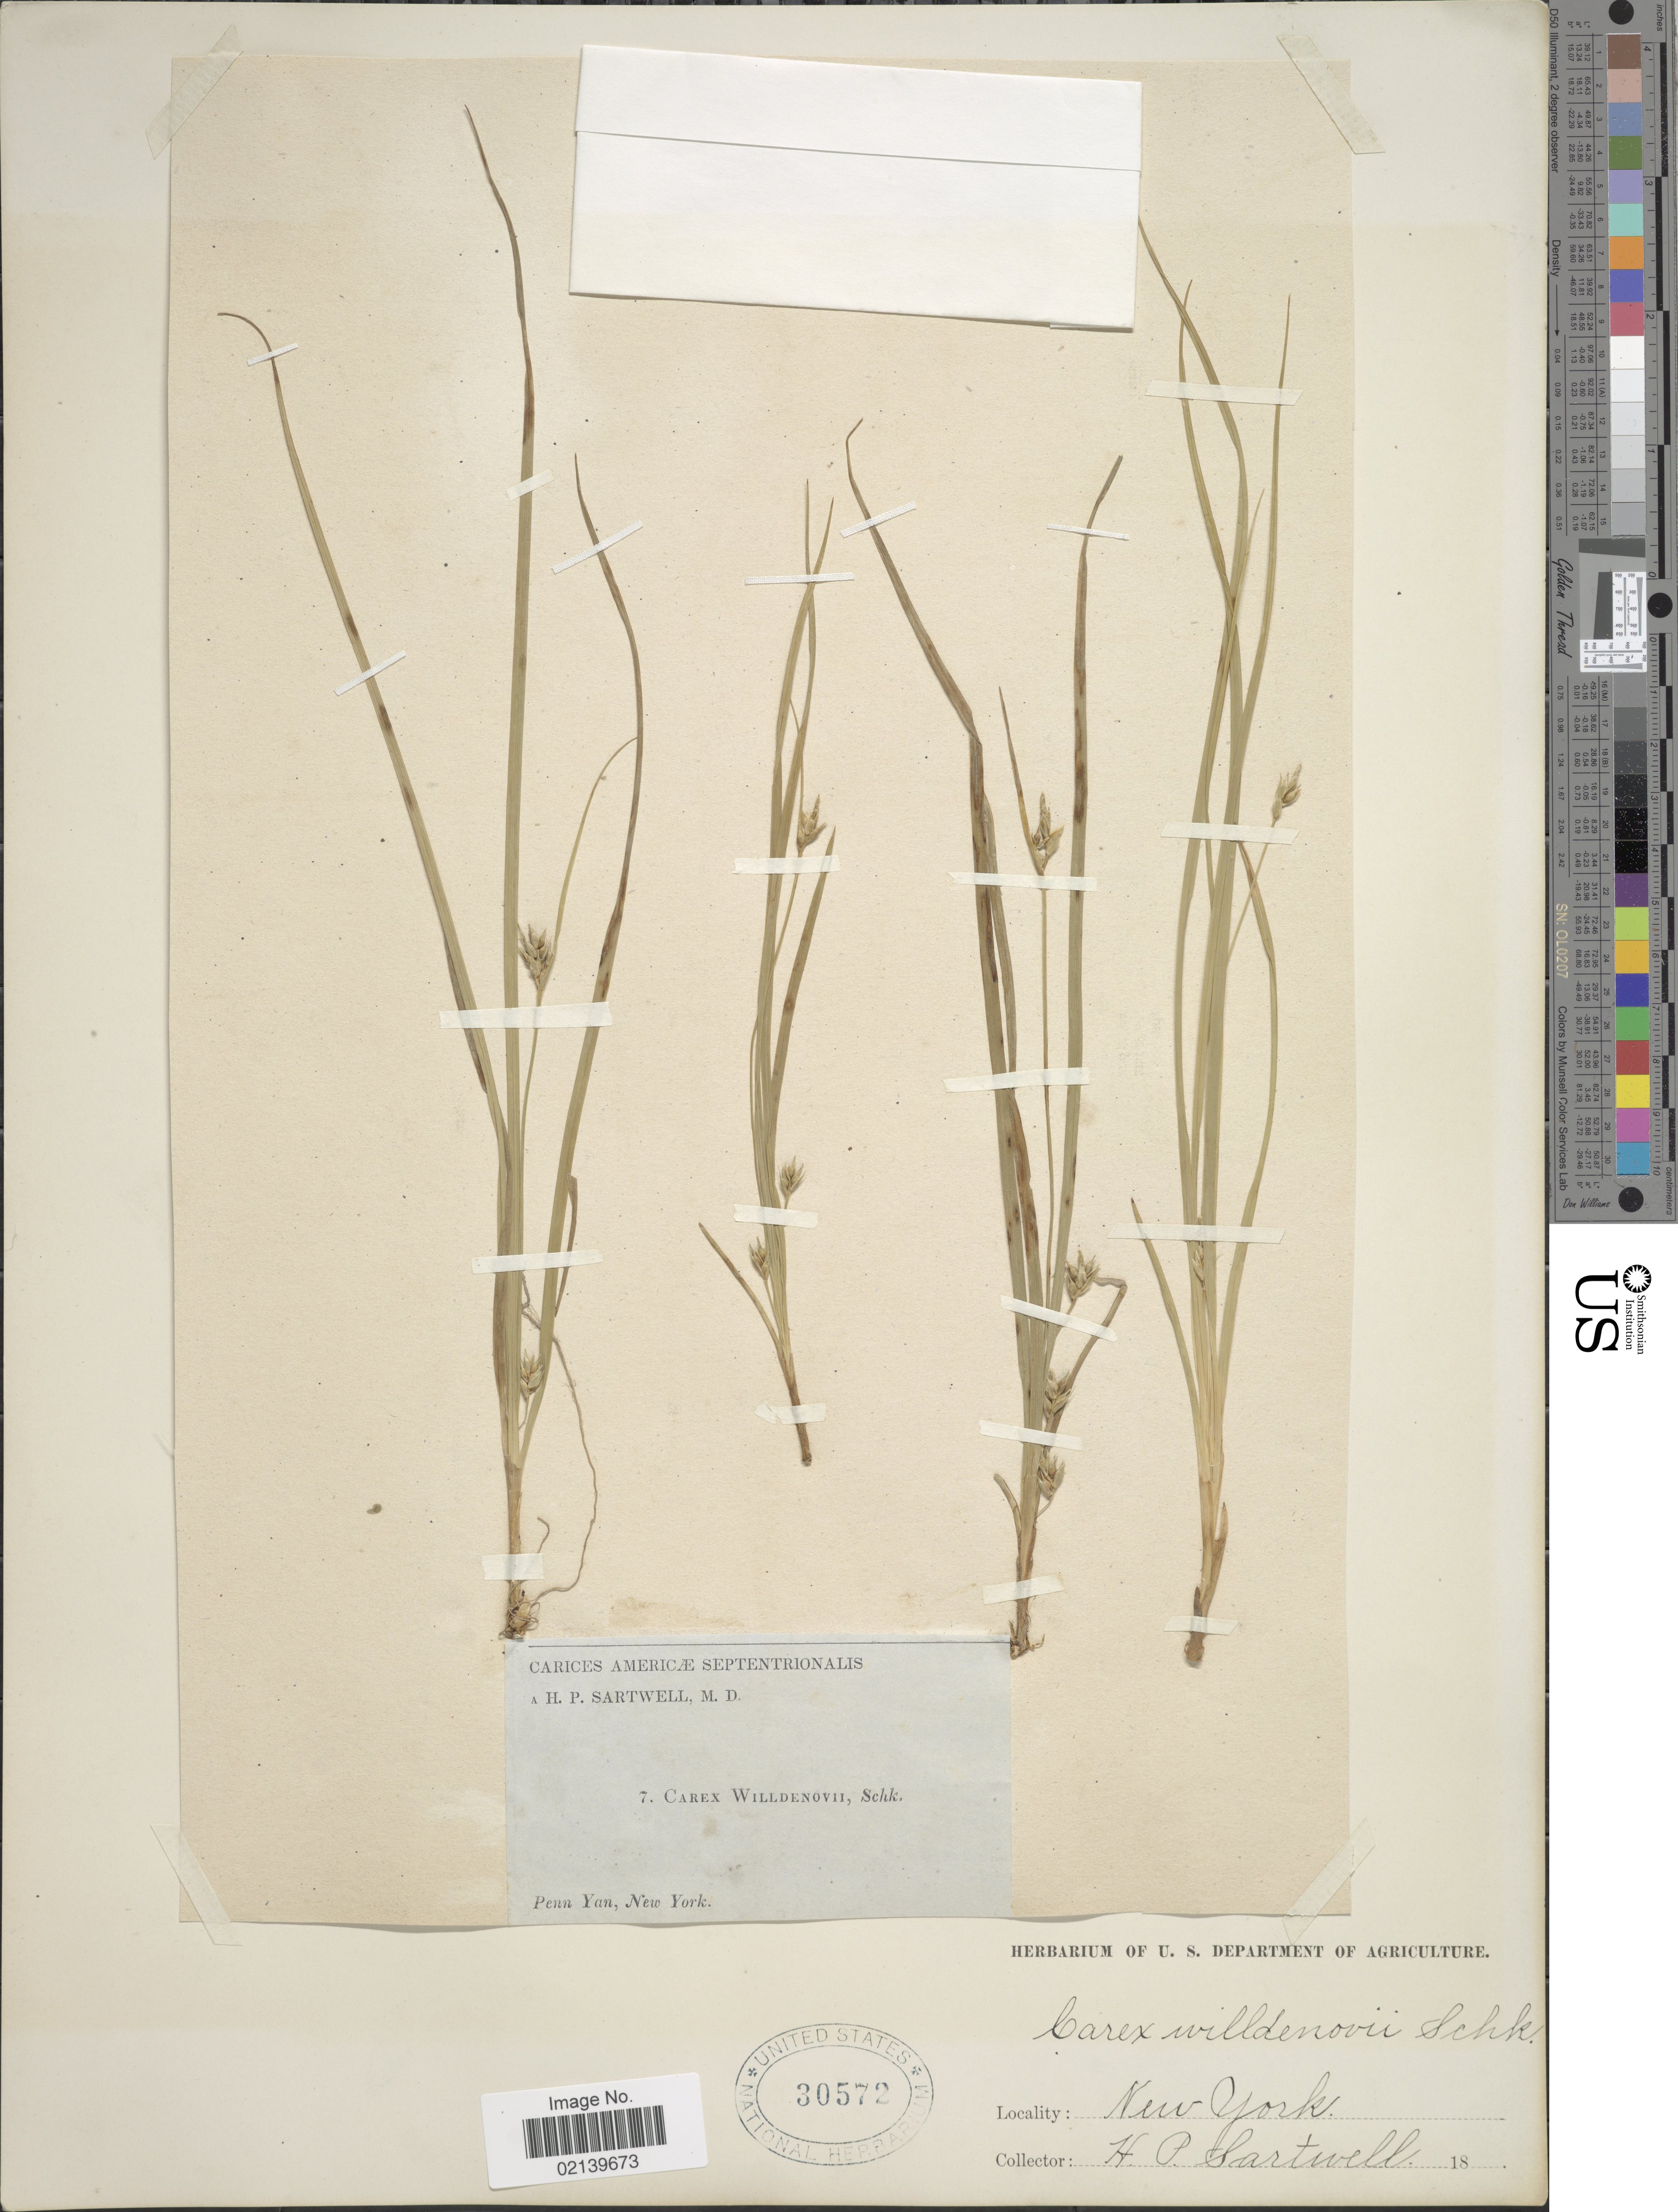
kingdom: Plantae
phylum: Tracheophyta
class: Liliopsida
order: Poales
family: Cyperaceae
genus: Carex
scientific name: Carex willdenowii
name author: Willd.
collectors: H. P. Sartwell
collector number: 7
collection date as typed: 18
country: United States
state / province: New York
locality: Penn Yan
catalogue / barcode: US 30572